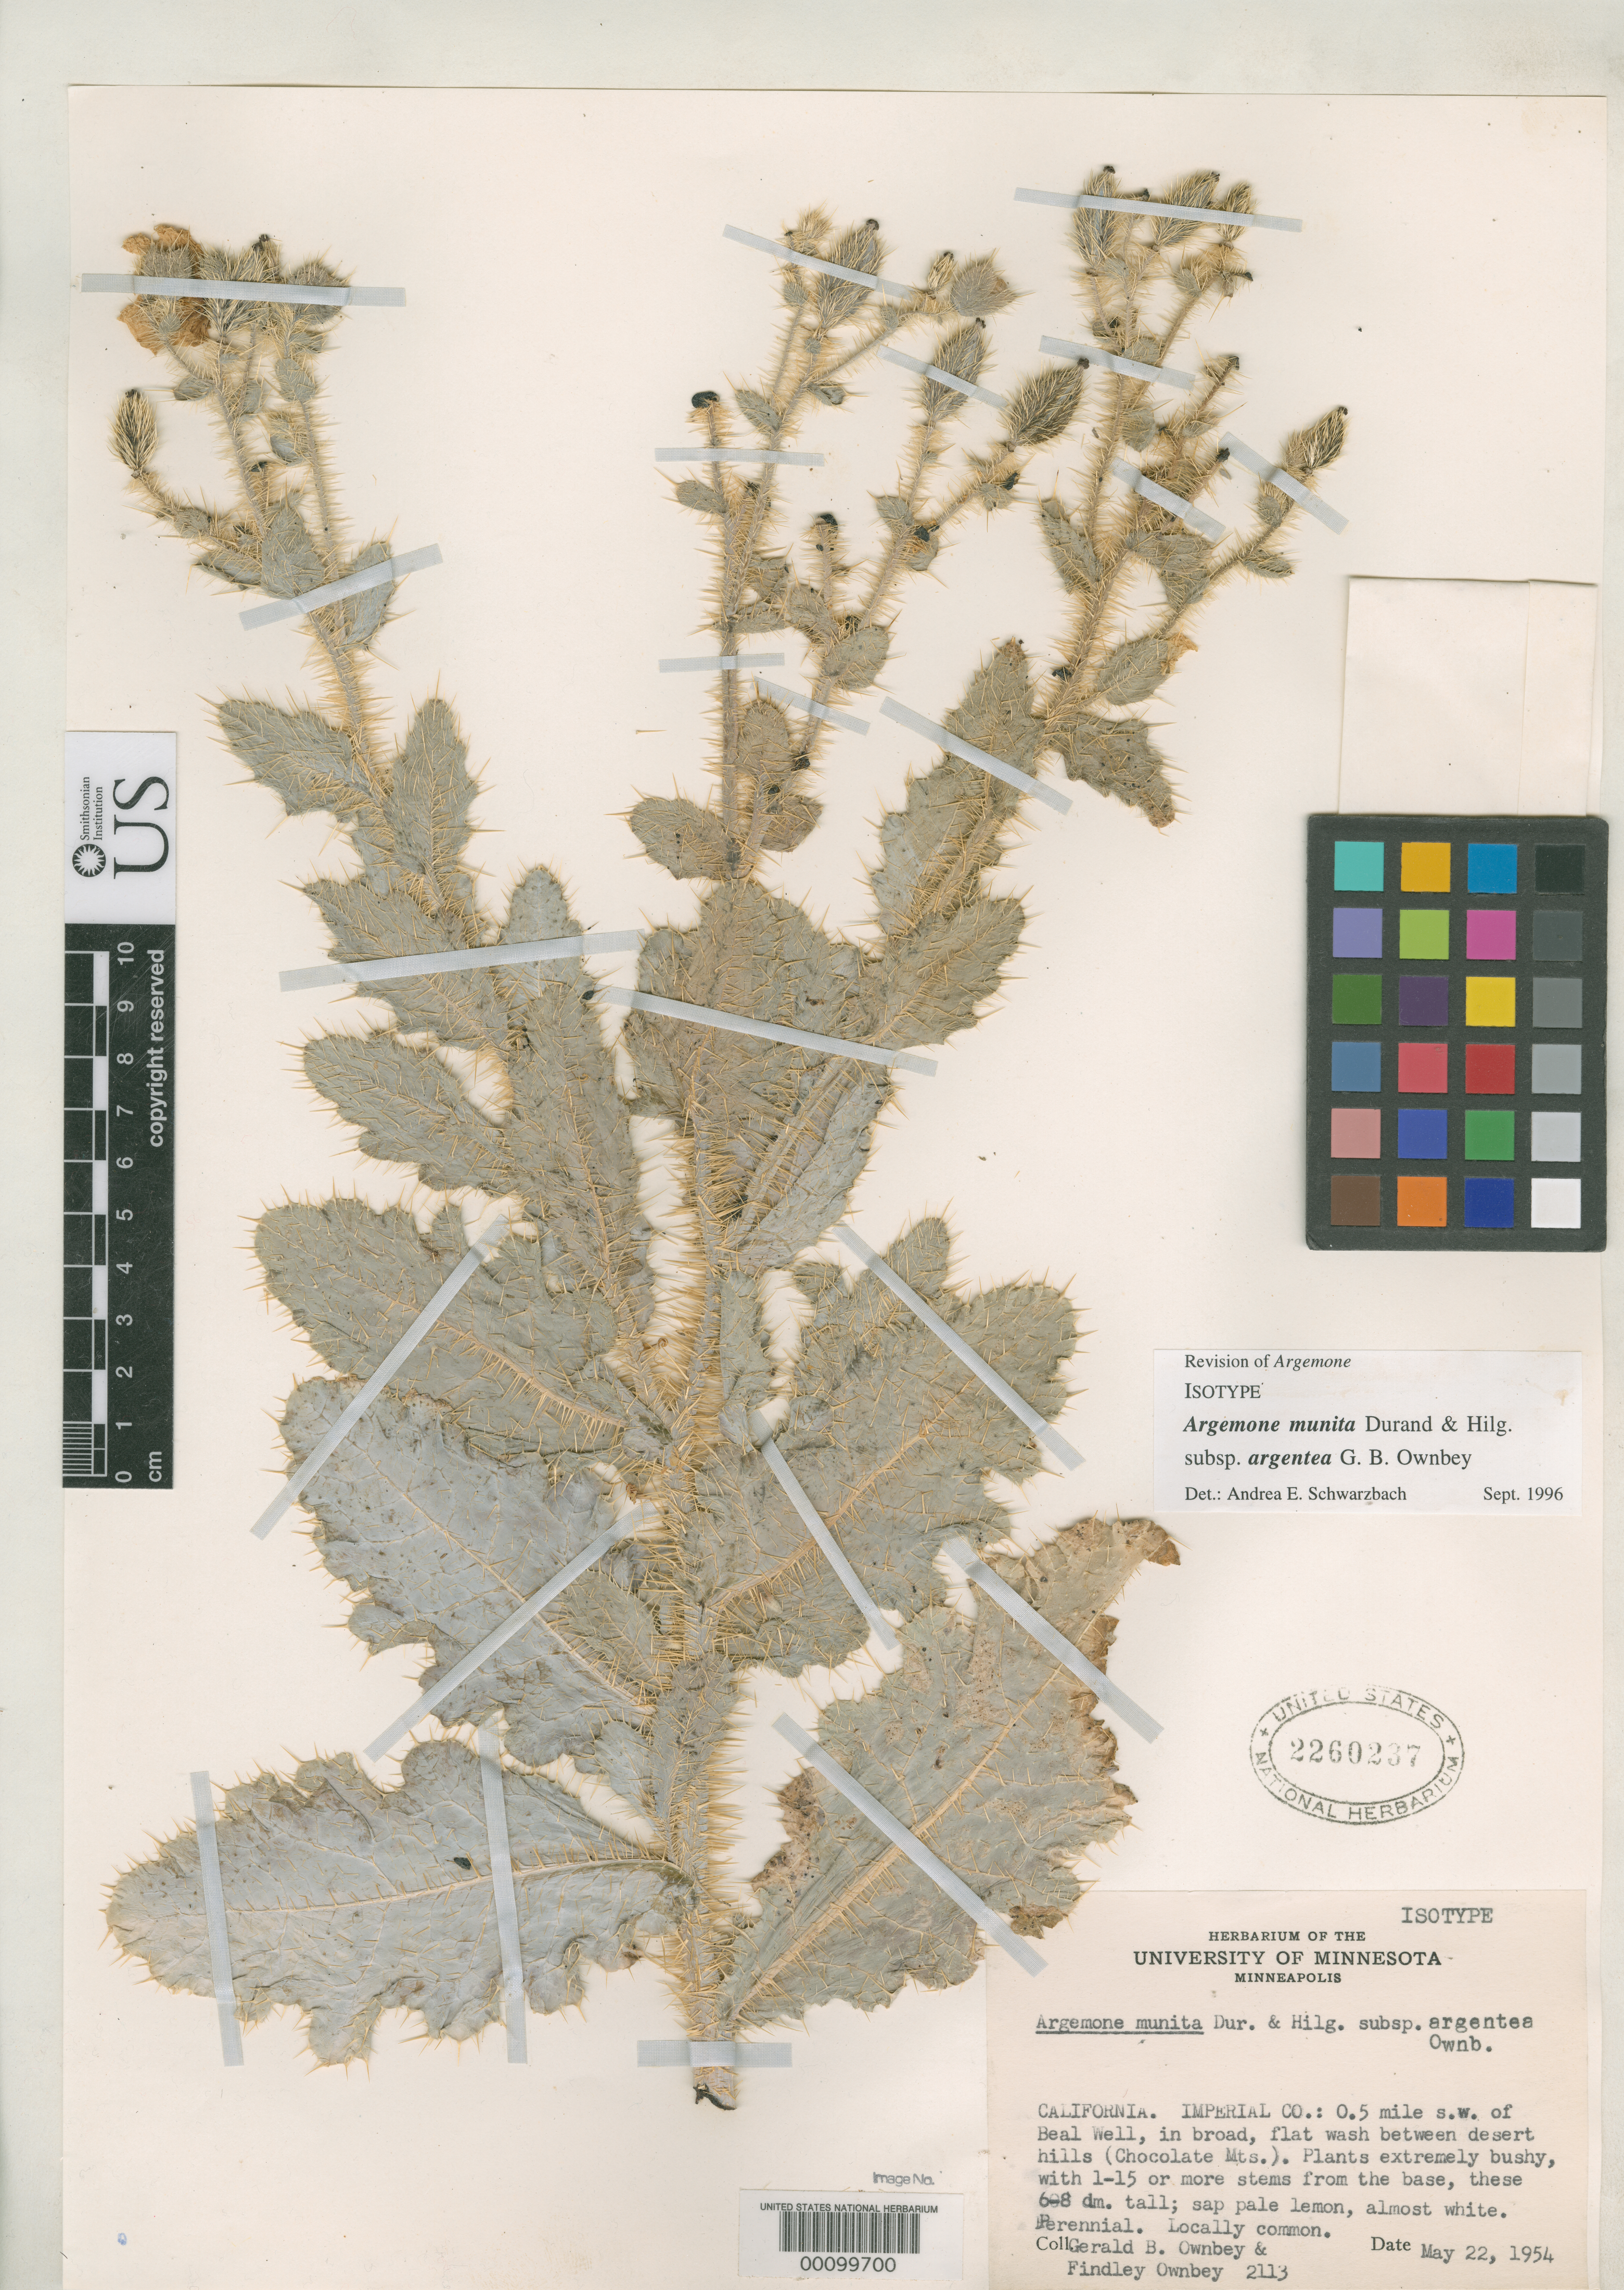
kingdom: Plantae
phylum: Tracheophyta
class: Magnoliopsida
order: Ranunculales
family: Papaveraceae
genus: Argemone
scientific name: Argemone munita subsp. argentea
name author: G.B. Ownbey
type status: Isotype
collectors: G. B. Ownbey & F. Ownbey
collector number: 2113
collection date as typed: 22 May 1954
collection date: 1954-05-22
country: United States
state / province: California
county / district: Imperial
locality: Chocolate Mountains, 0.5 mi SE of Beal Well.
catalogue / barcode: US 2260237